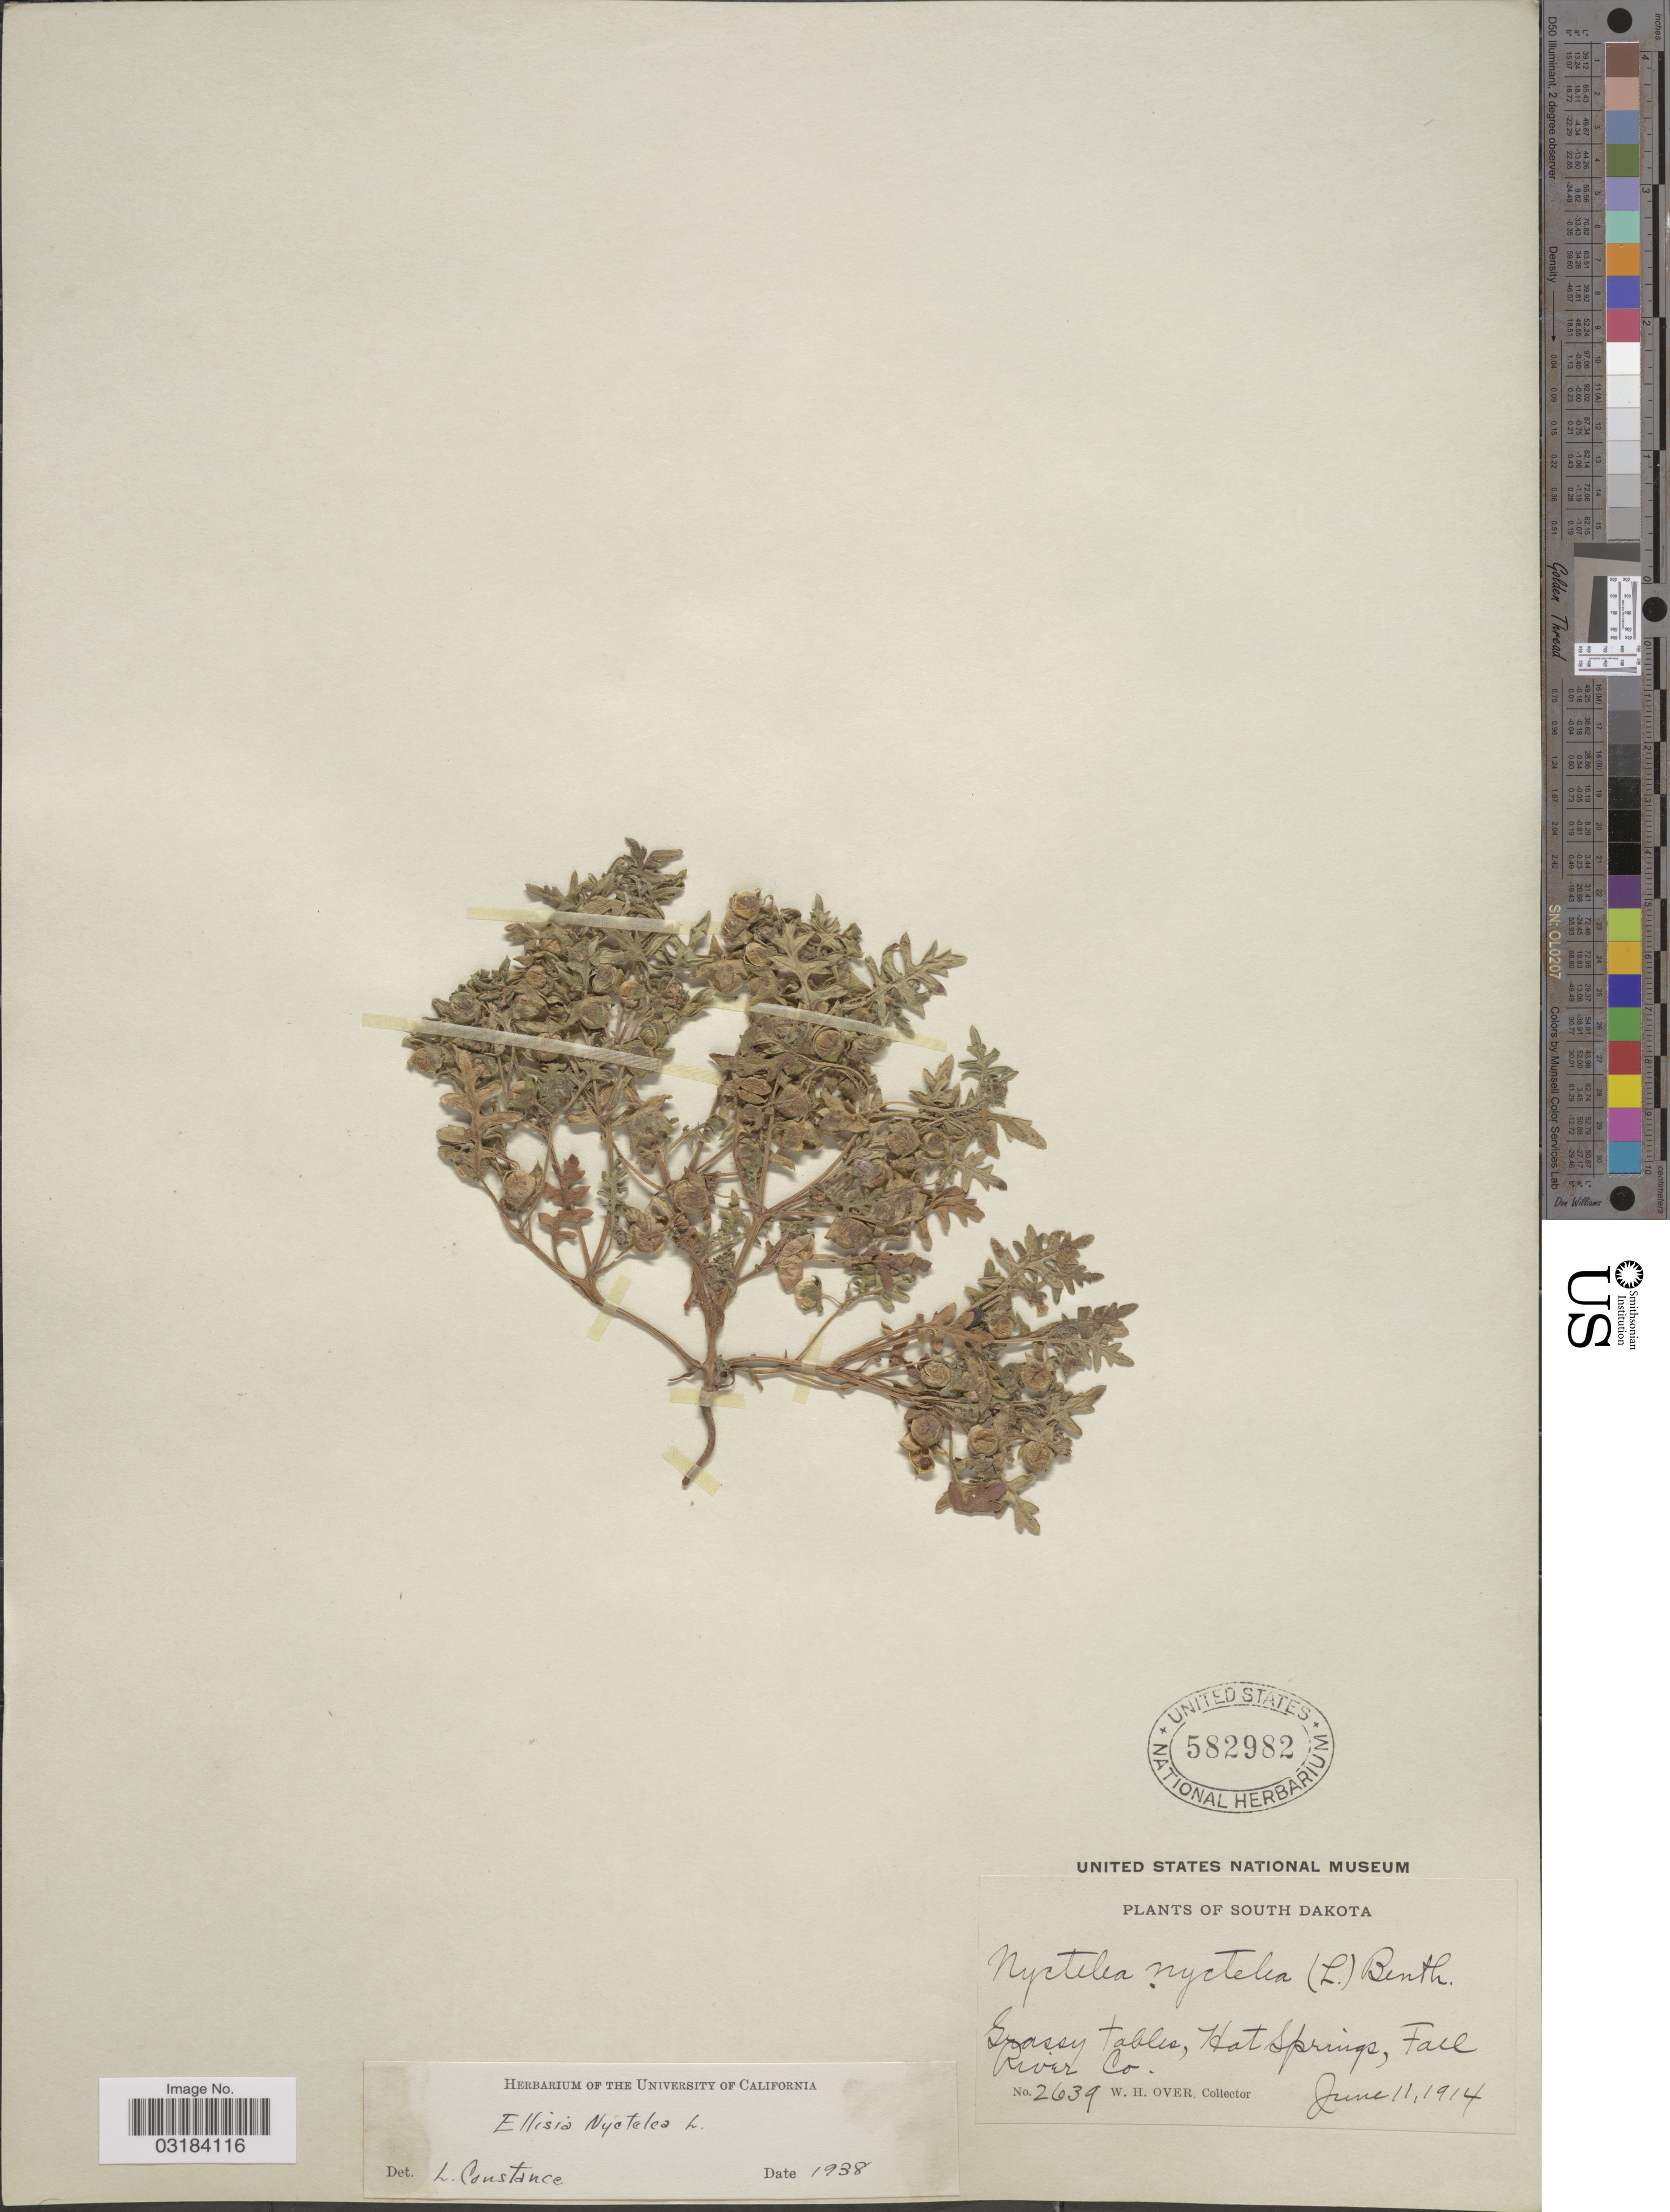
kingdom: Plantae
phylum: Tracheophyta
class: Magnoliopsida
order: Boraginales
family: Hydrophyllaceae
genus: Ellisia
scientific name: Ellisia nyctelea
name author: L.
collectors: W. Over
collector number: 2639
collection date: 1914-06-11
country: United States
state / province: South Dakota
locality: Hot Springs, Fall River Co.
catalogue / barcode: US 582982